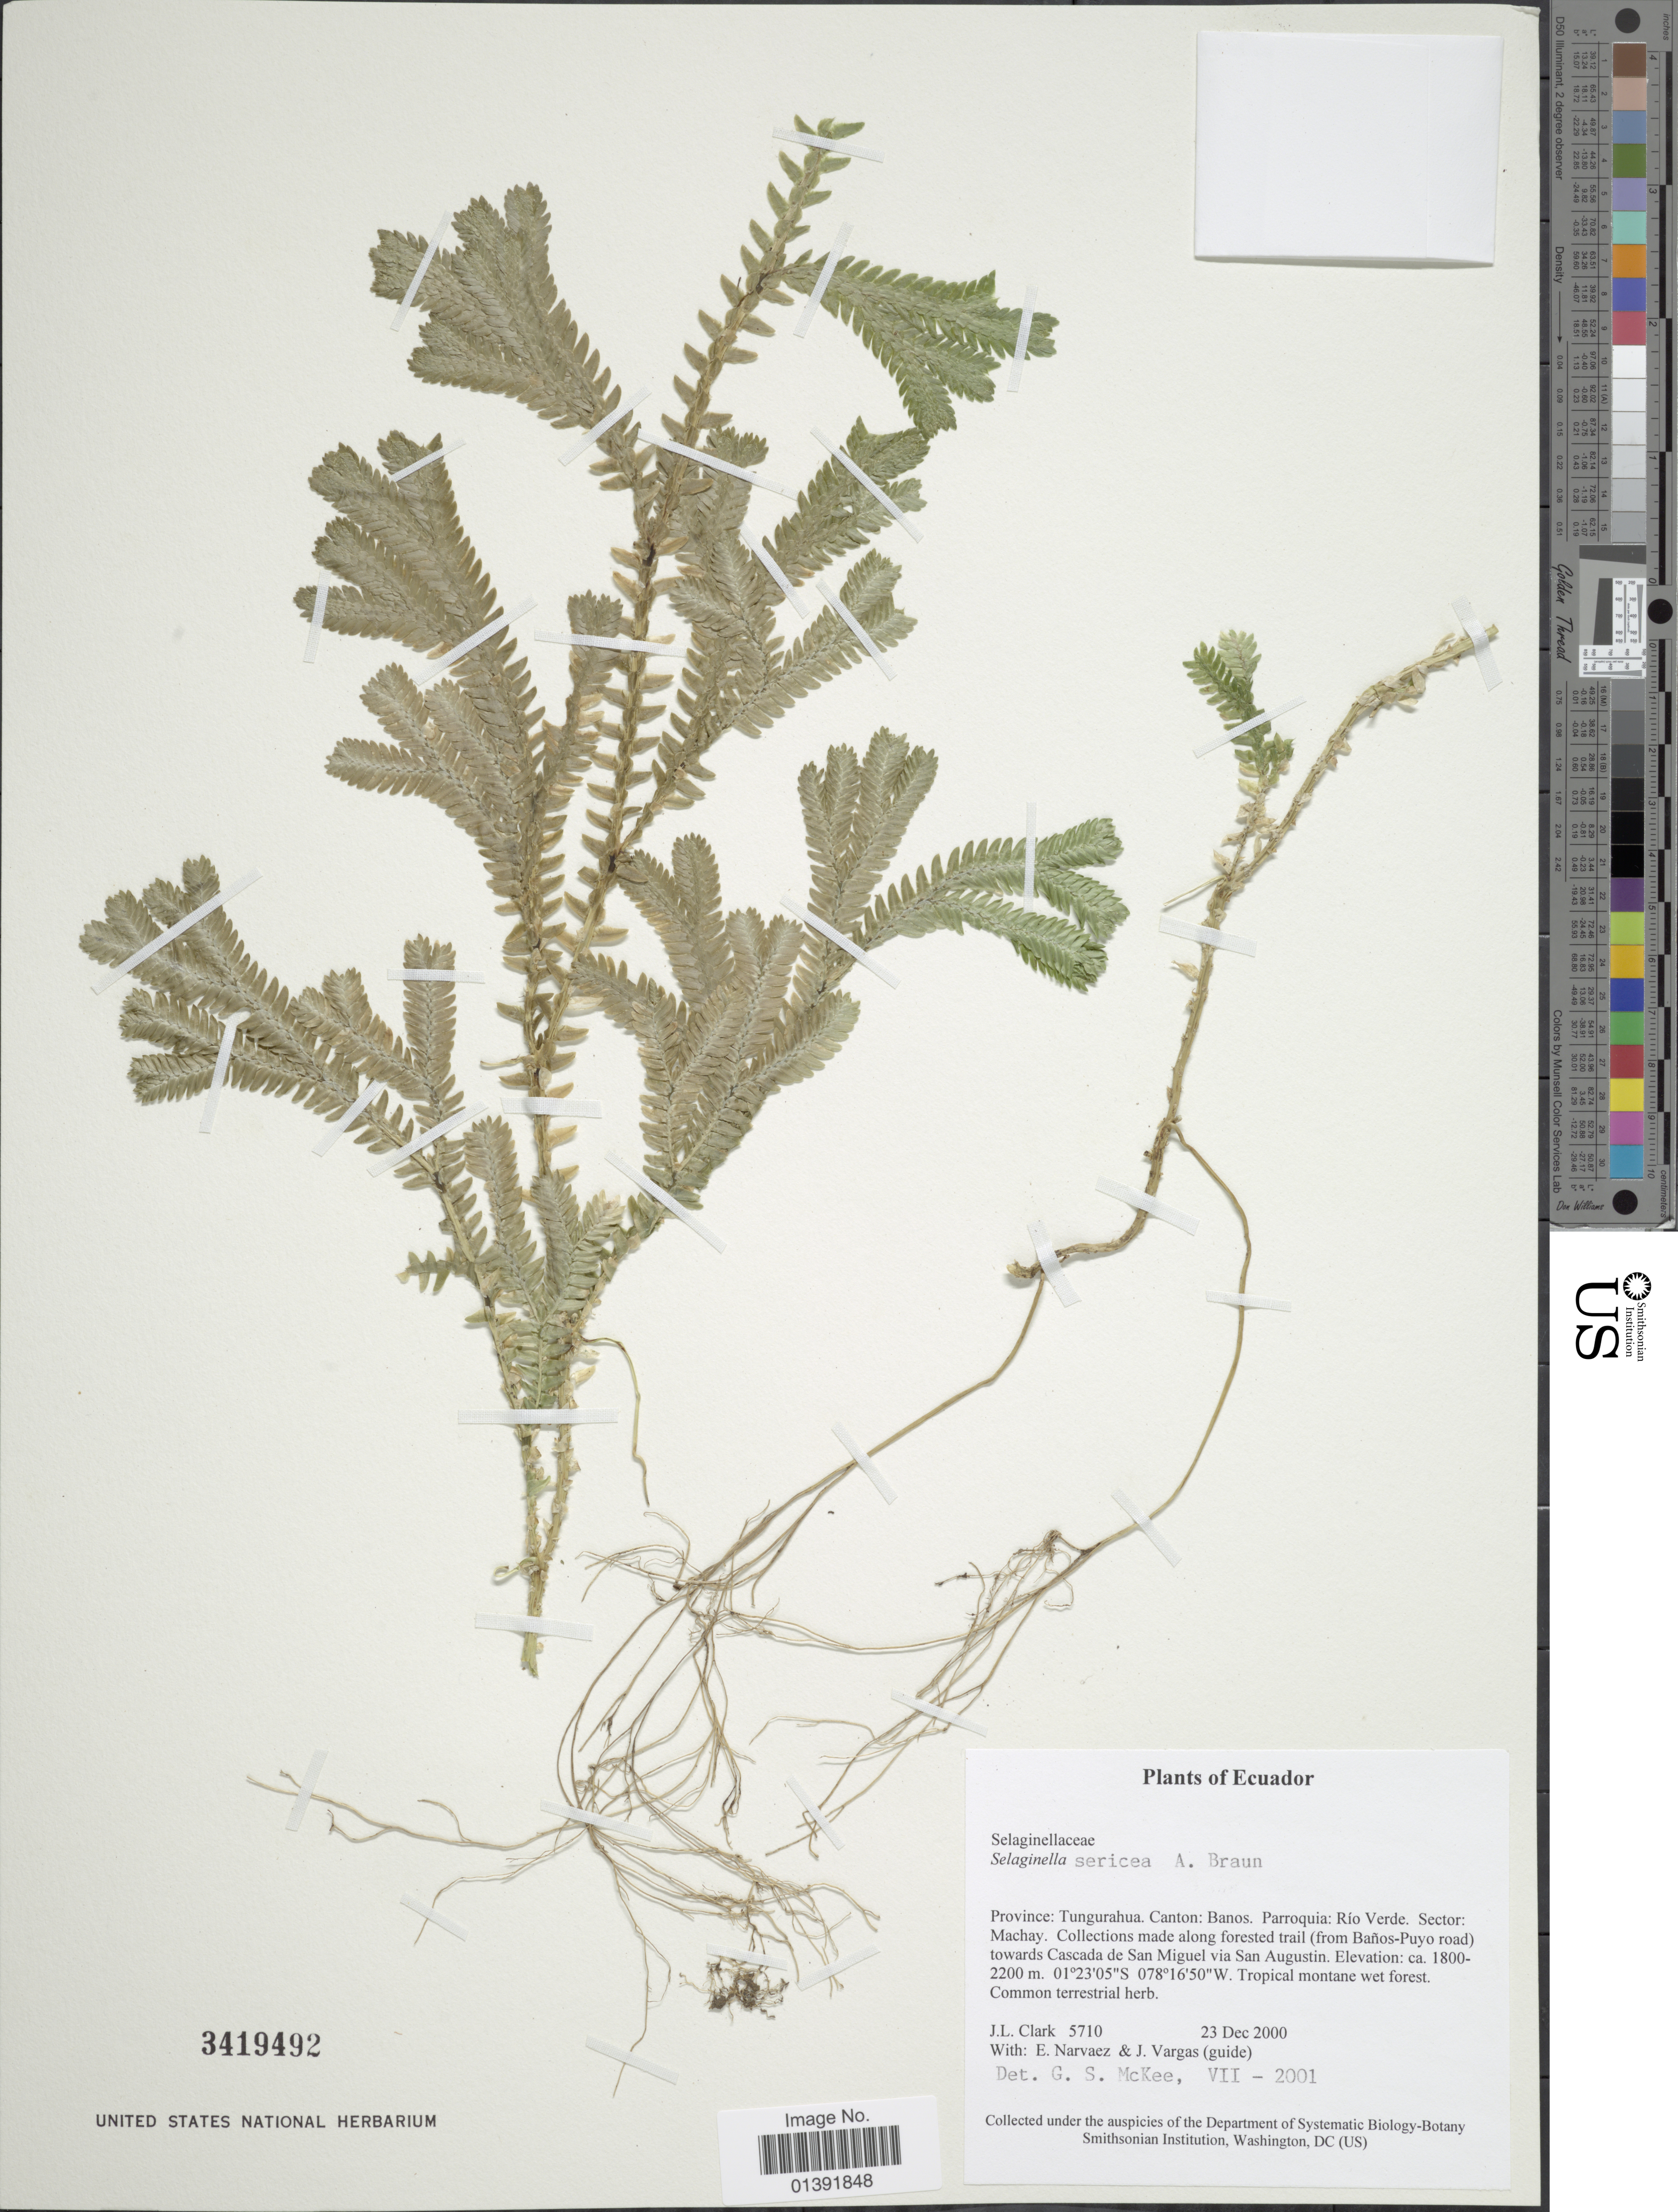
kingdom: Plantae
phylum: Tracheophyta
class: Lycopodiopsida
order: Selaginellales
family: Selaginellaceae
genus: Selaginella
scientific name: Selaginella sericea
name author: A. Braun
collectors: J. J. Clark, E. Narváez & J. Vargas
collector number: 5710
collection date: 2000-12-23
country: Ecuador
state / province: Tungurahua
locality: Canton: Banos, Parroquia: Rio Verde, Sector Machay, along forested trail (from Baños-Puyo road) towards Cascada de San Miguel via San Augustin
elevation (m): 1800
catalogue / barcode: US 3419492